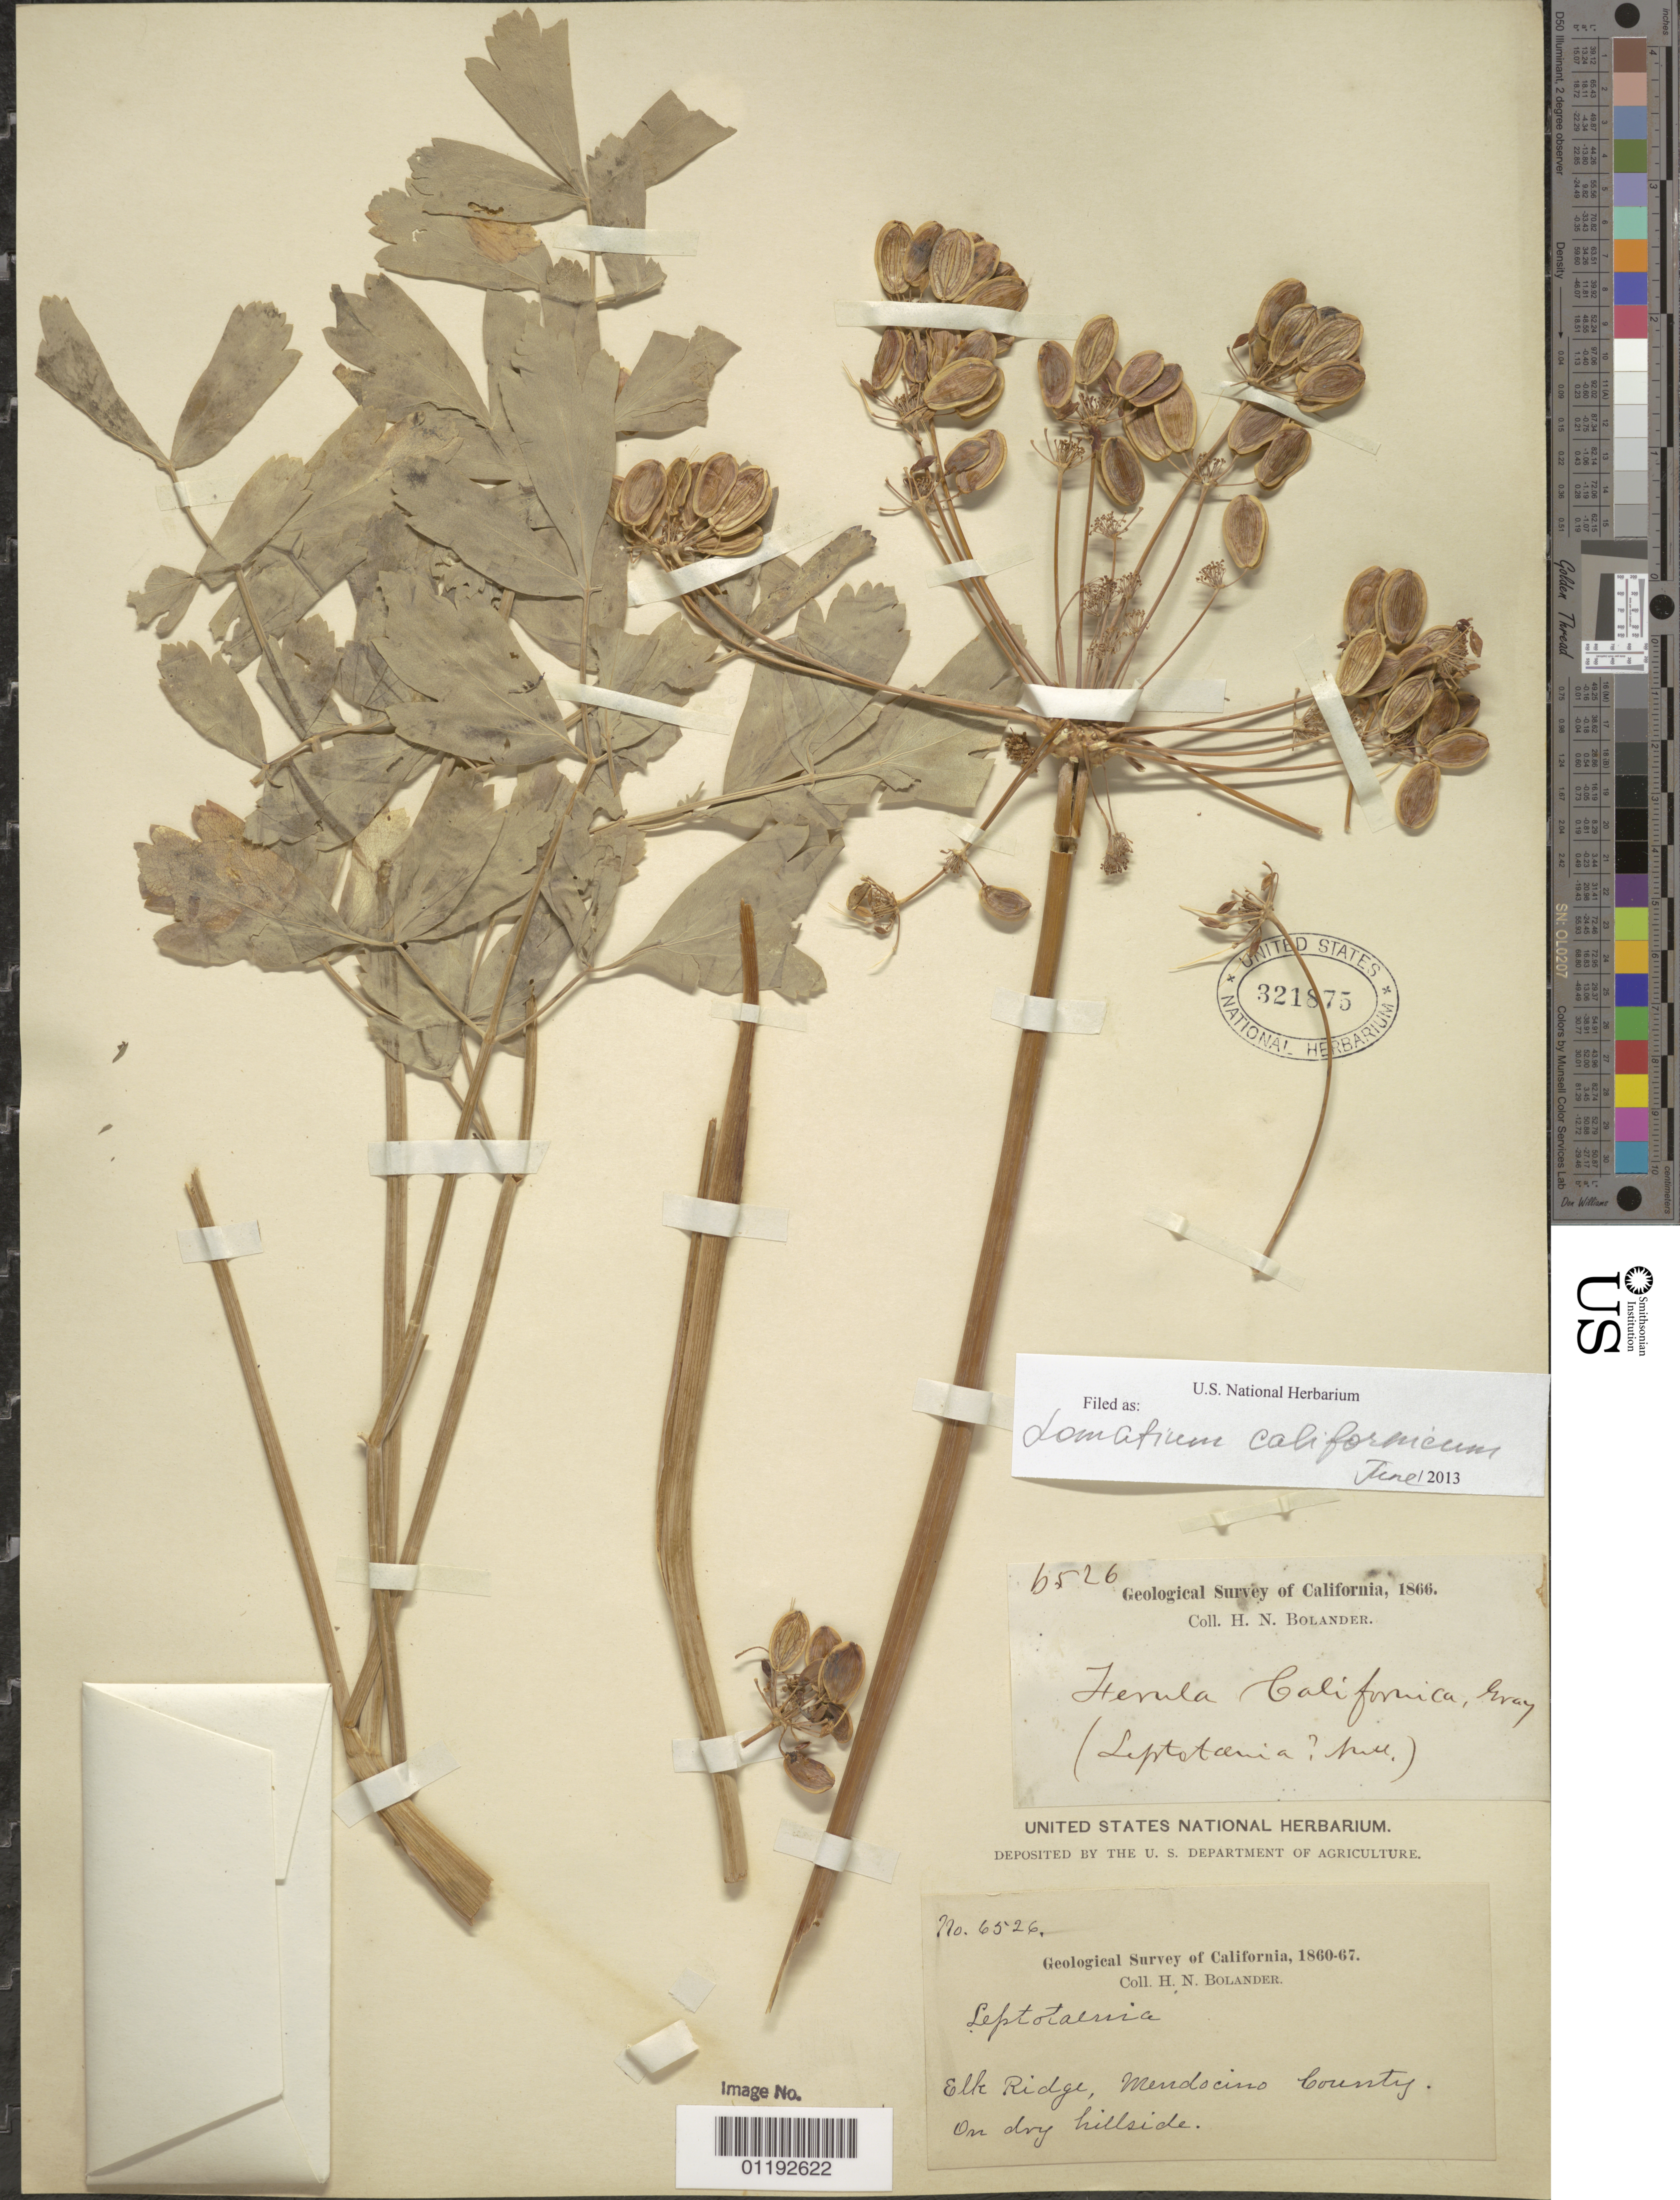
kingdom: Plantae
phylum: Tracheophyta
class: Magnoliopsida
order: Apiales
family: Apiaceae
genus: Lomatium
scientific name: Lomatium californicum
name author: (Nutt.) Mathias & Constance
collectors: H. Bolander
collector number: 6526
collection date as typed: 1866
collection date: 1866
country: United States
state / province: California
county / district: Mendocino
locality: Elk Ridge, on dry hillside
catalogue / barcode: US 321875